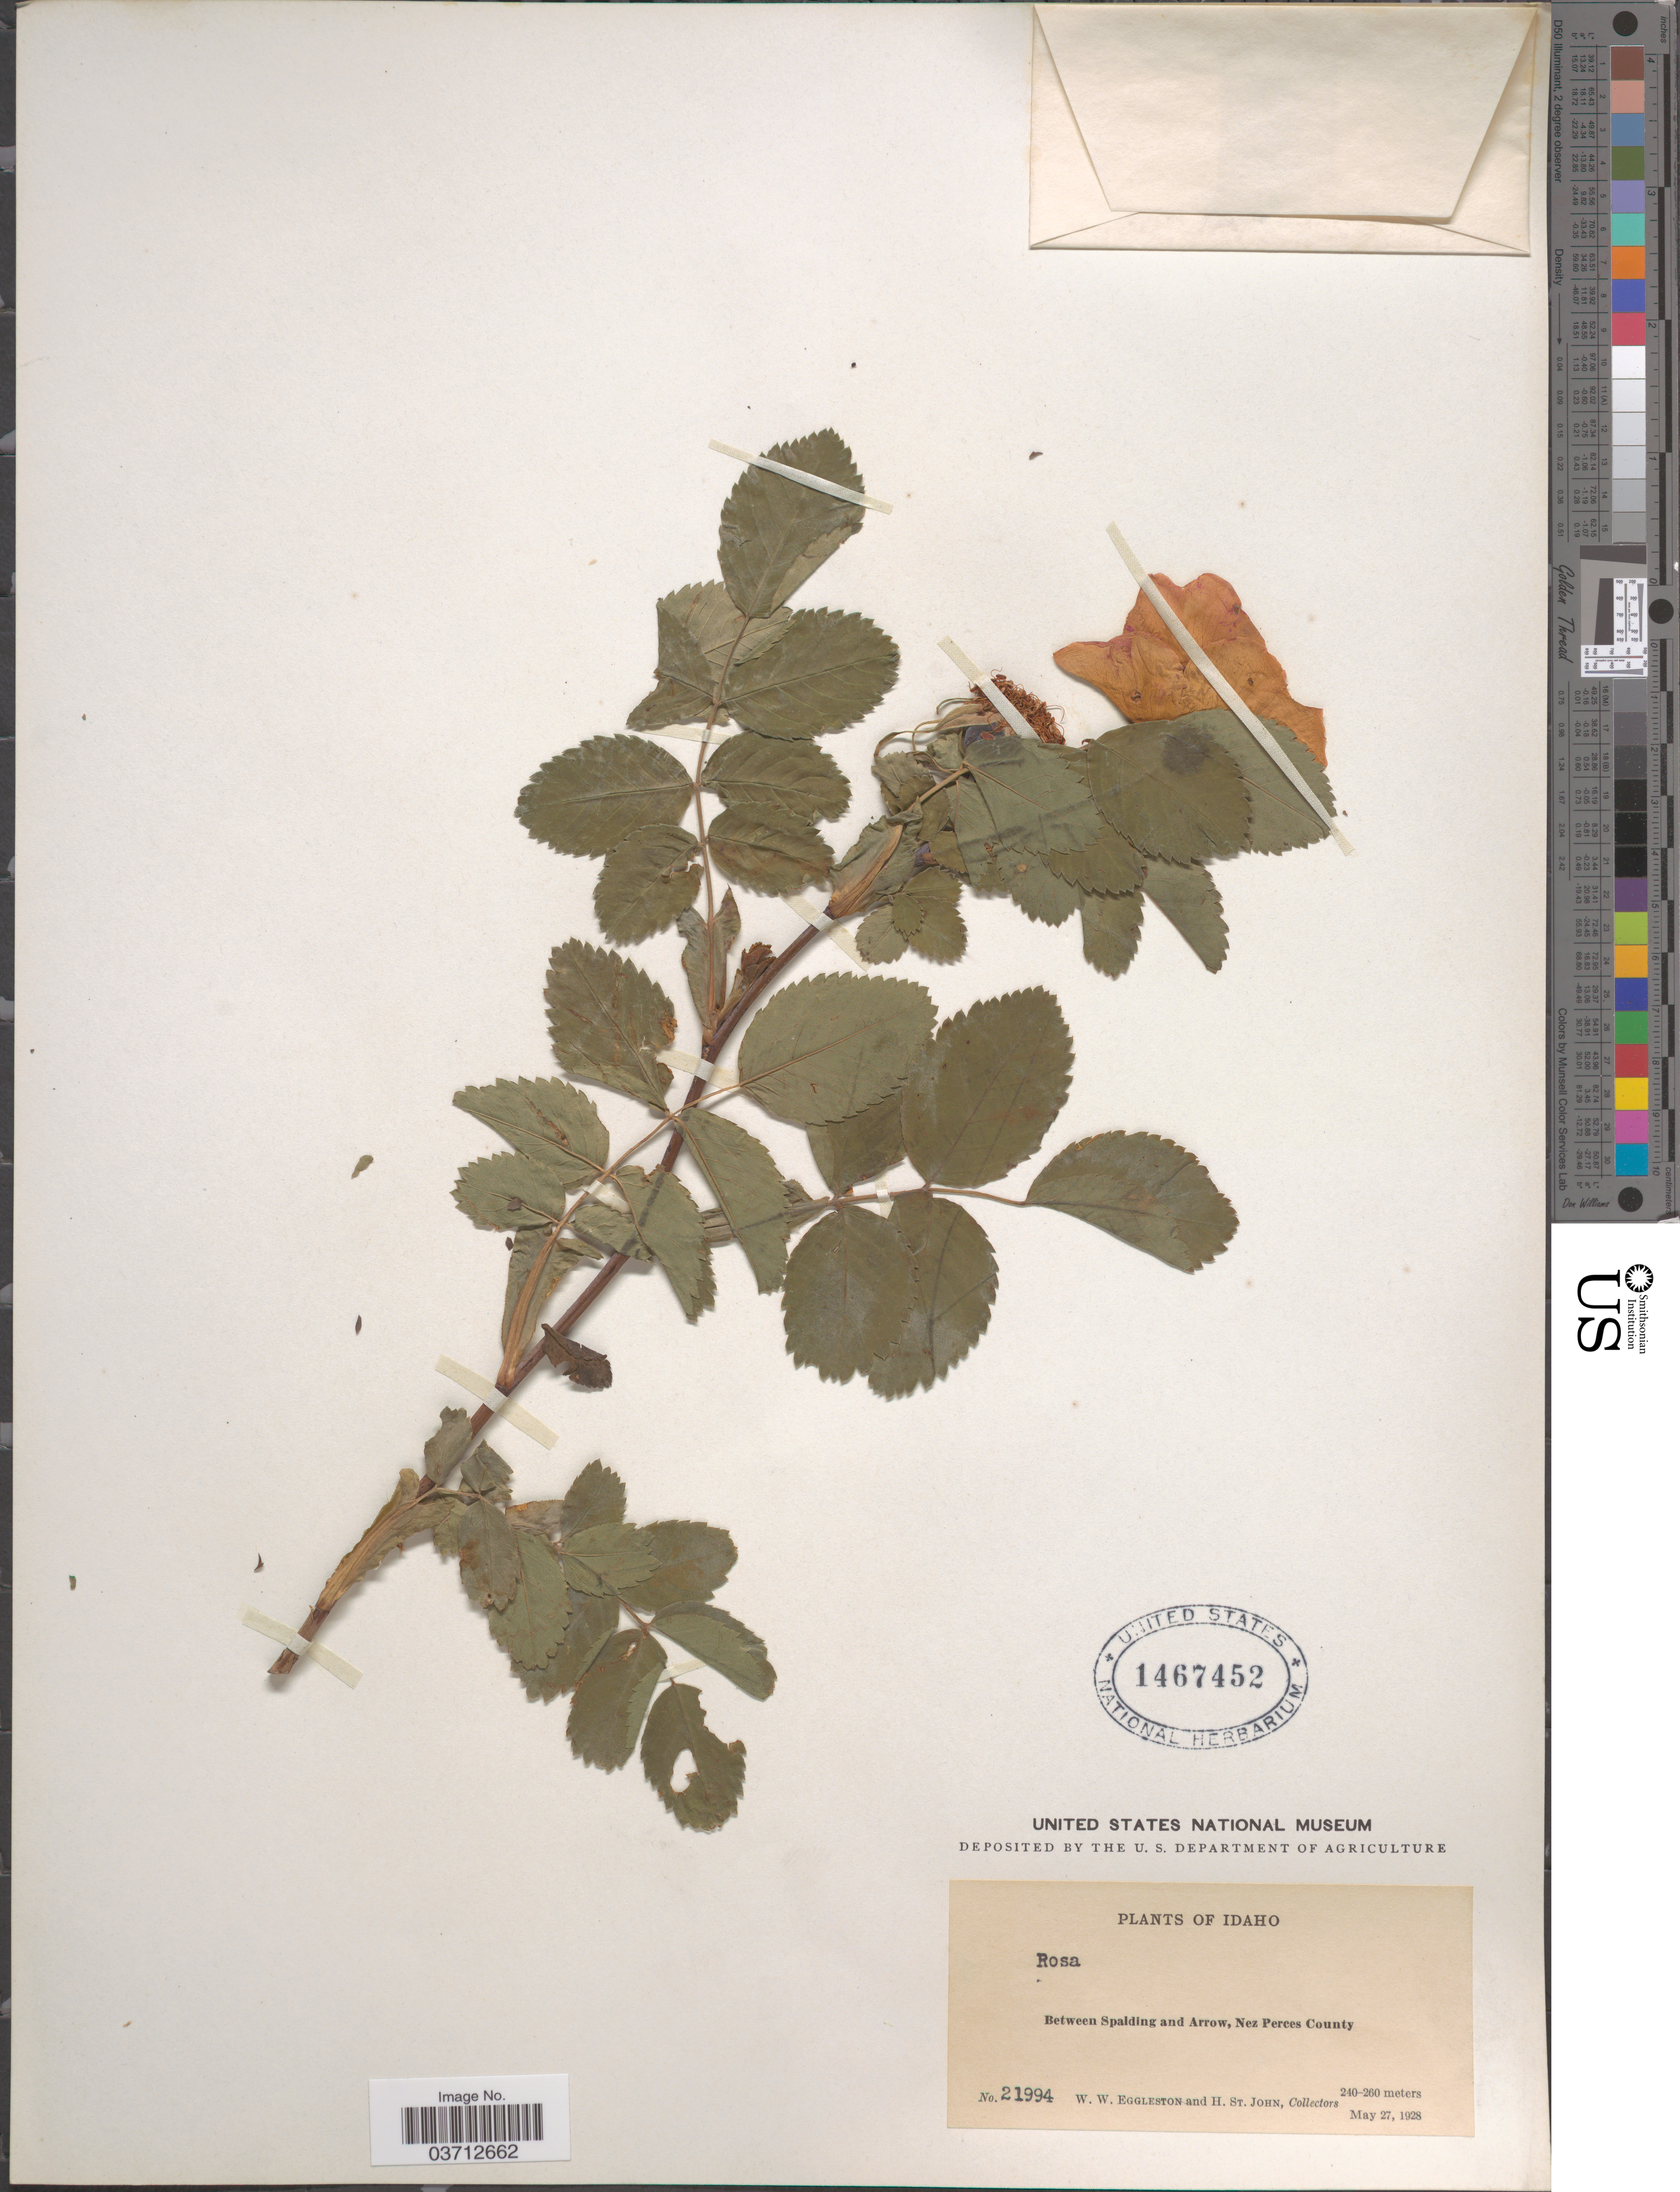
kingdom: Plantae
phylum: Tracheophyta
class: Magnoliopsida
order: Rosales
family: Rosaceae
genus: Rosa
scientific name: Rosa sp.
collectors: W. W. Eggleston & H. St. John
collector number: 21994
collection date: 1928-05-27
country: United States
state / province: Idaho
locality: Between Spalding and Arrow, Nez Perces County.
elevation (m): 240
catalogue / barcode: US 1467452